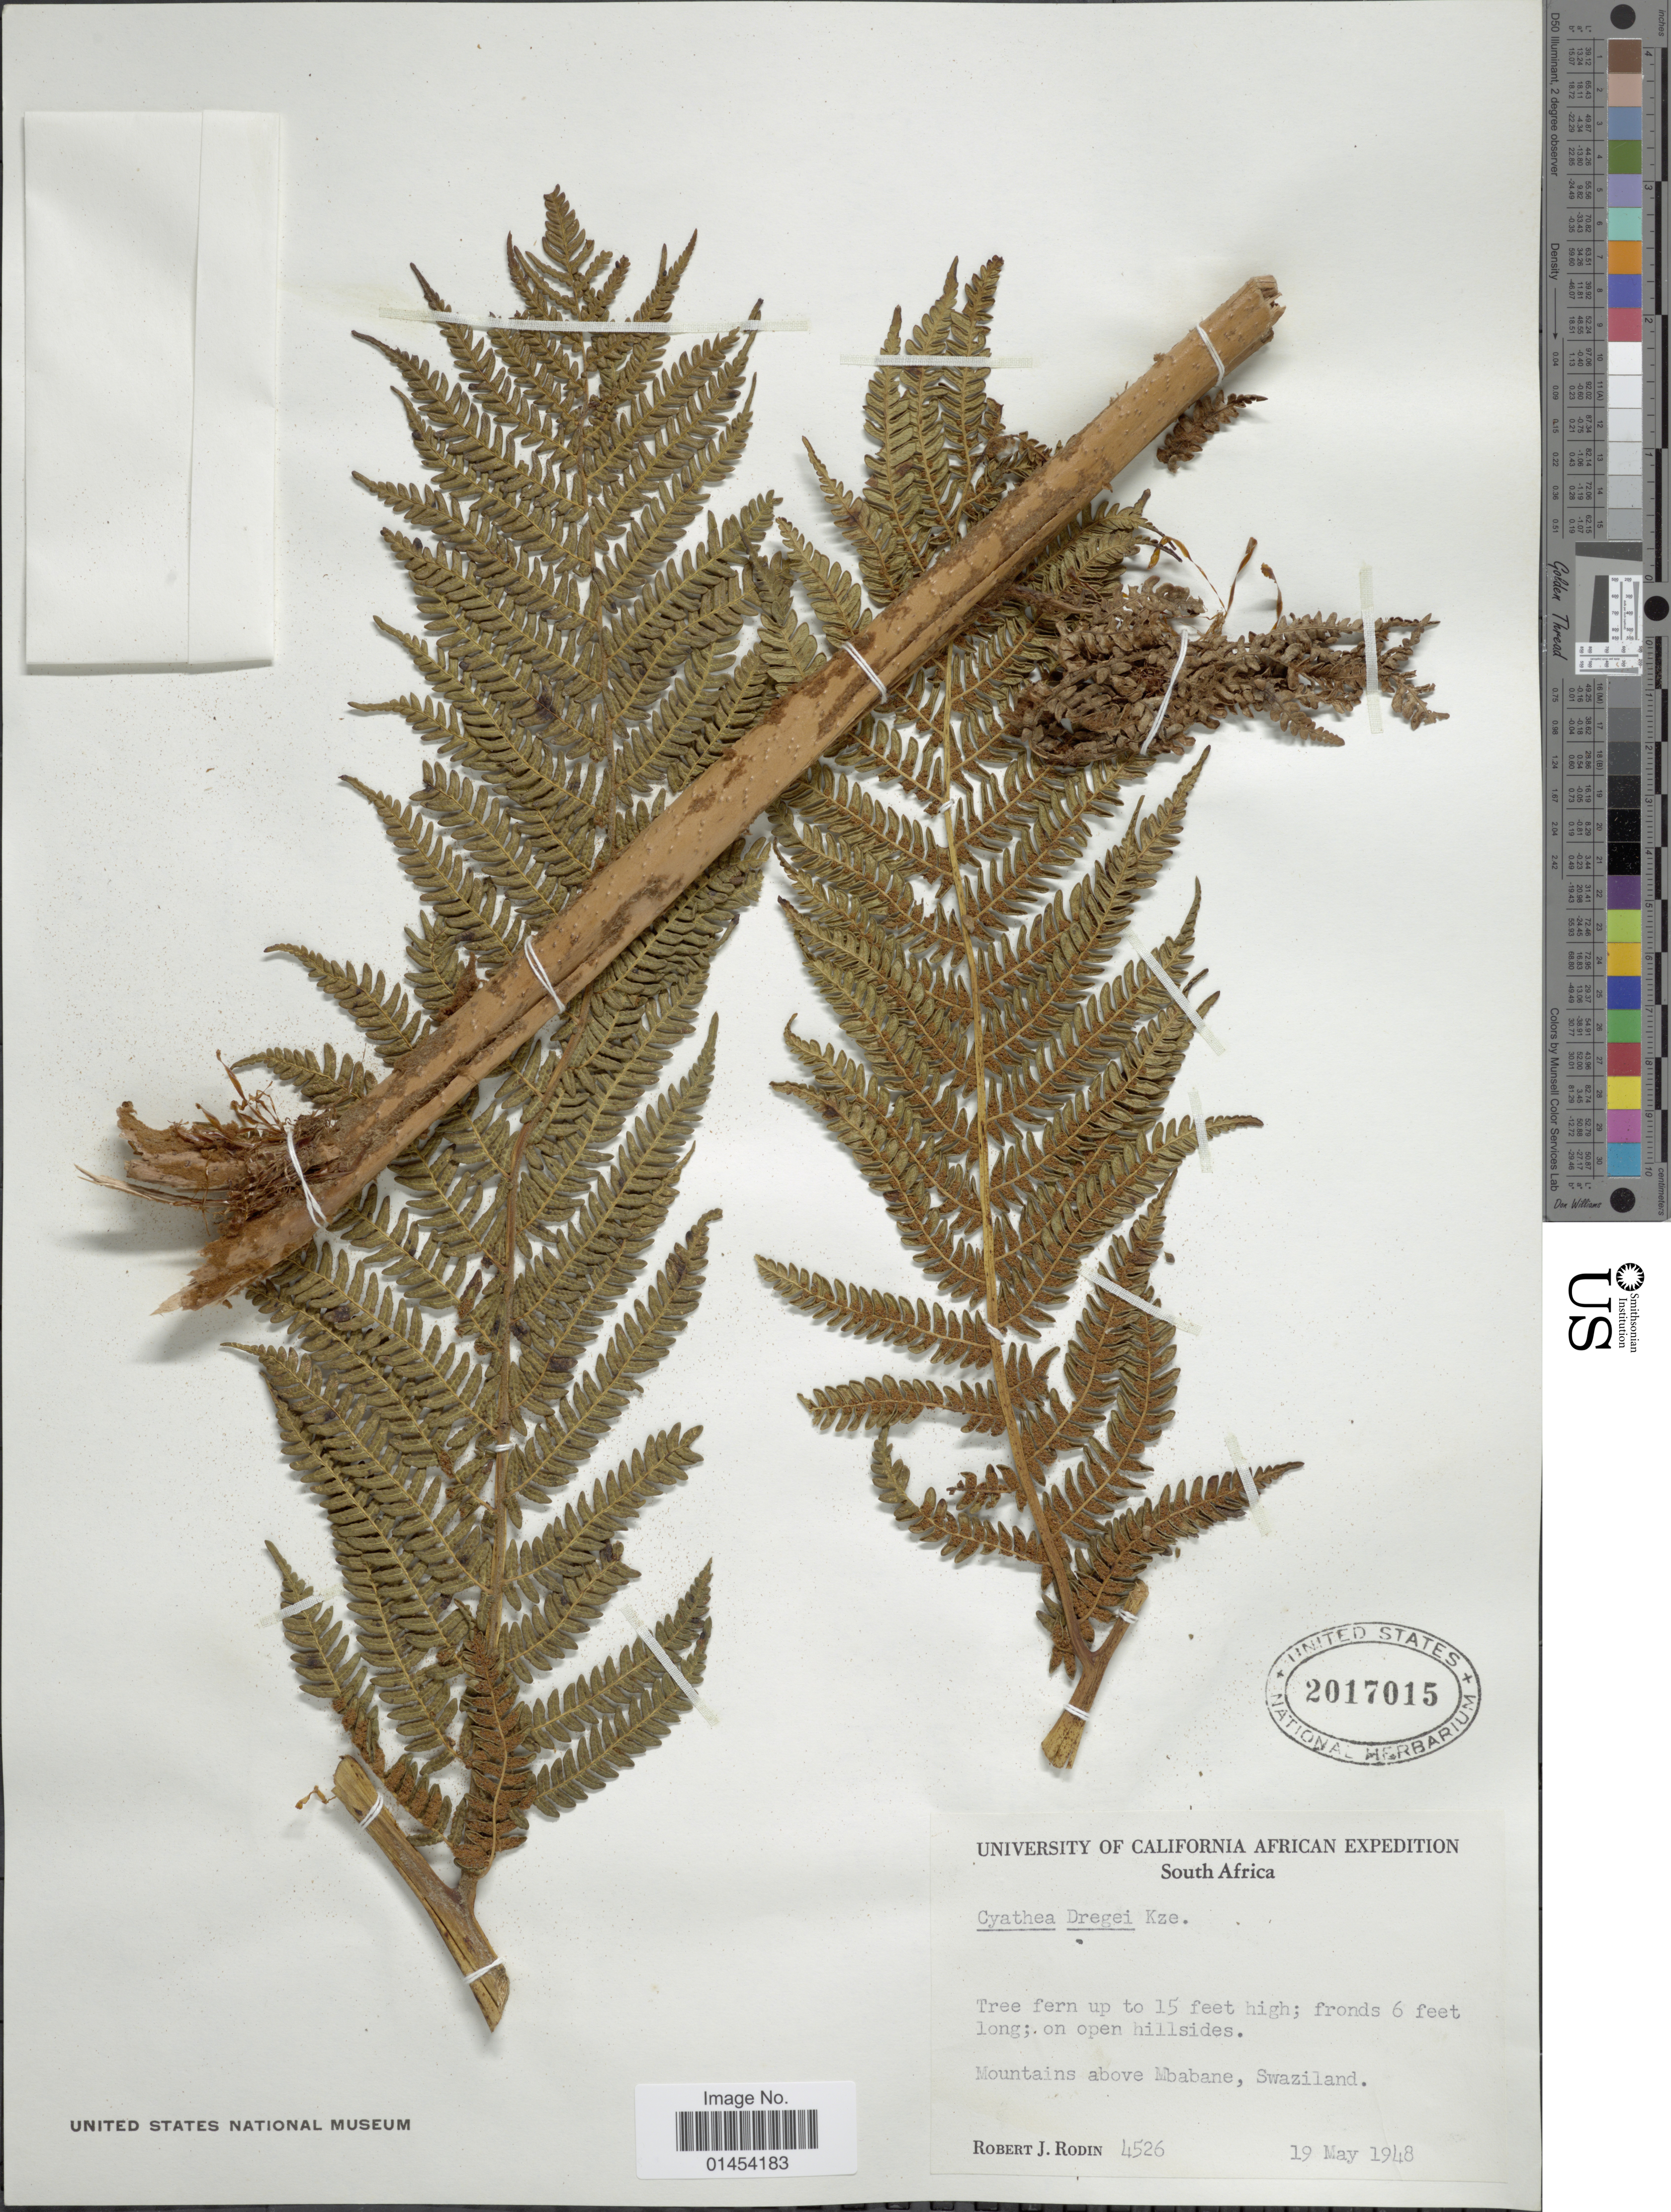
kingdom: Plantae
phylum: Tracheophyta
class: Polypodiopsida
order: Cyatheales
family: Cyatheaceae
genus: Cyathea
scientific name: Cyathea dregei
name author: Kunze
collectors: R. J. Rodin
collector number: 4526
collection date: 1948-05-19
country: Eswatini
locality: Mountains above Mbabane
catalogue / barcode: US 2017015